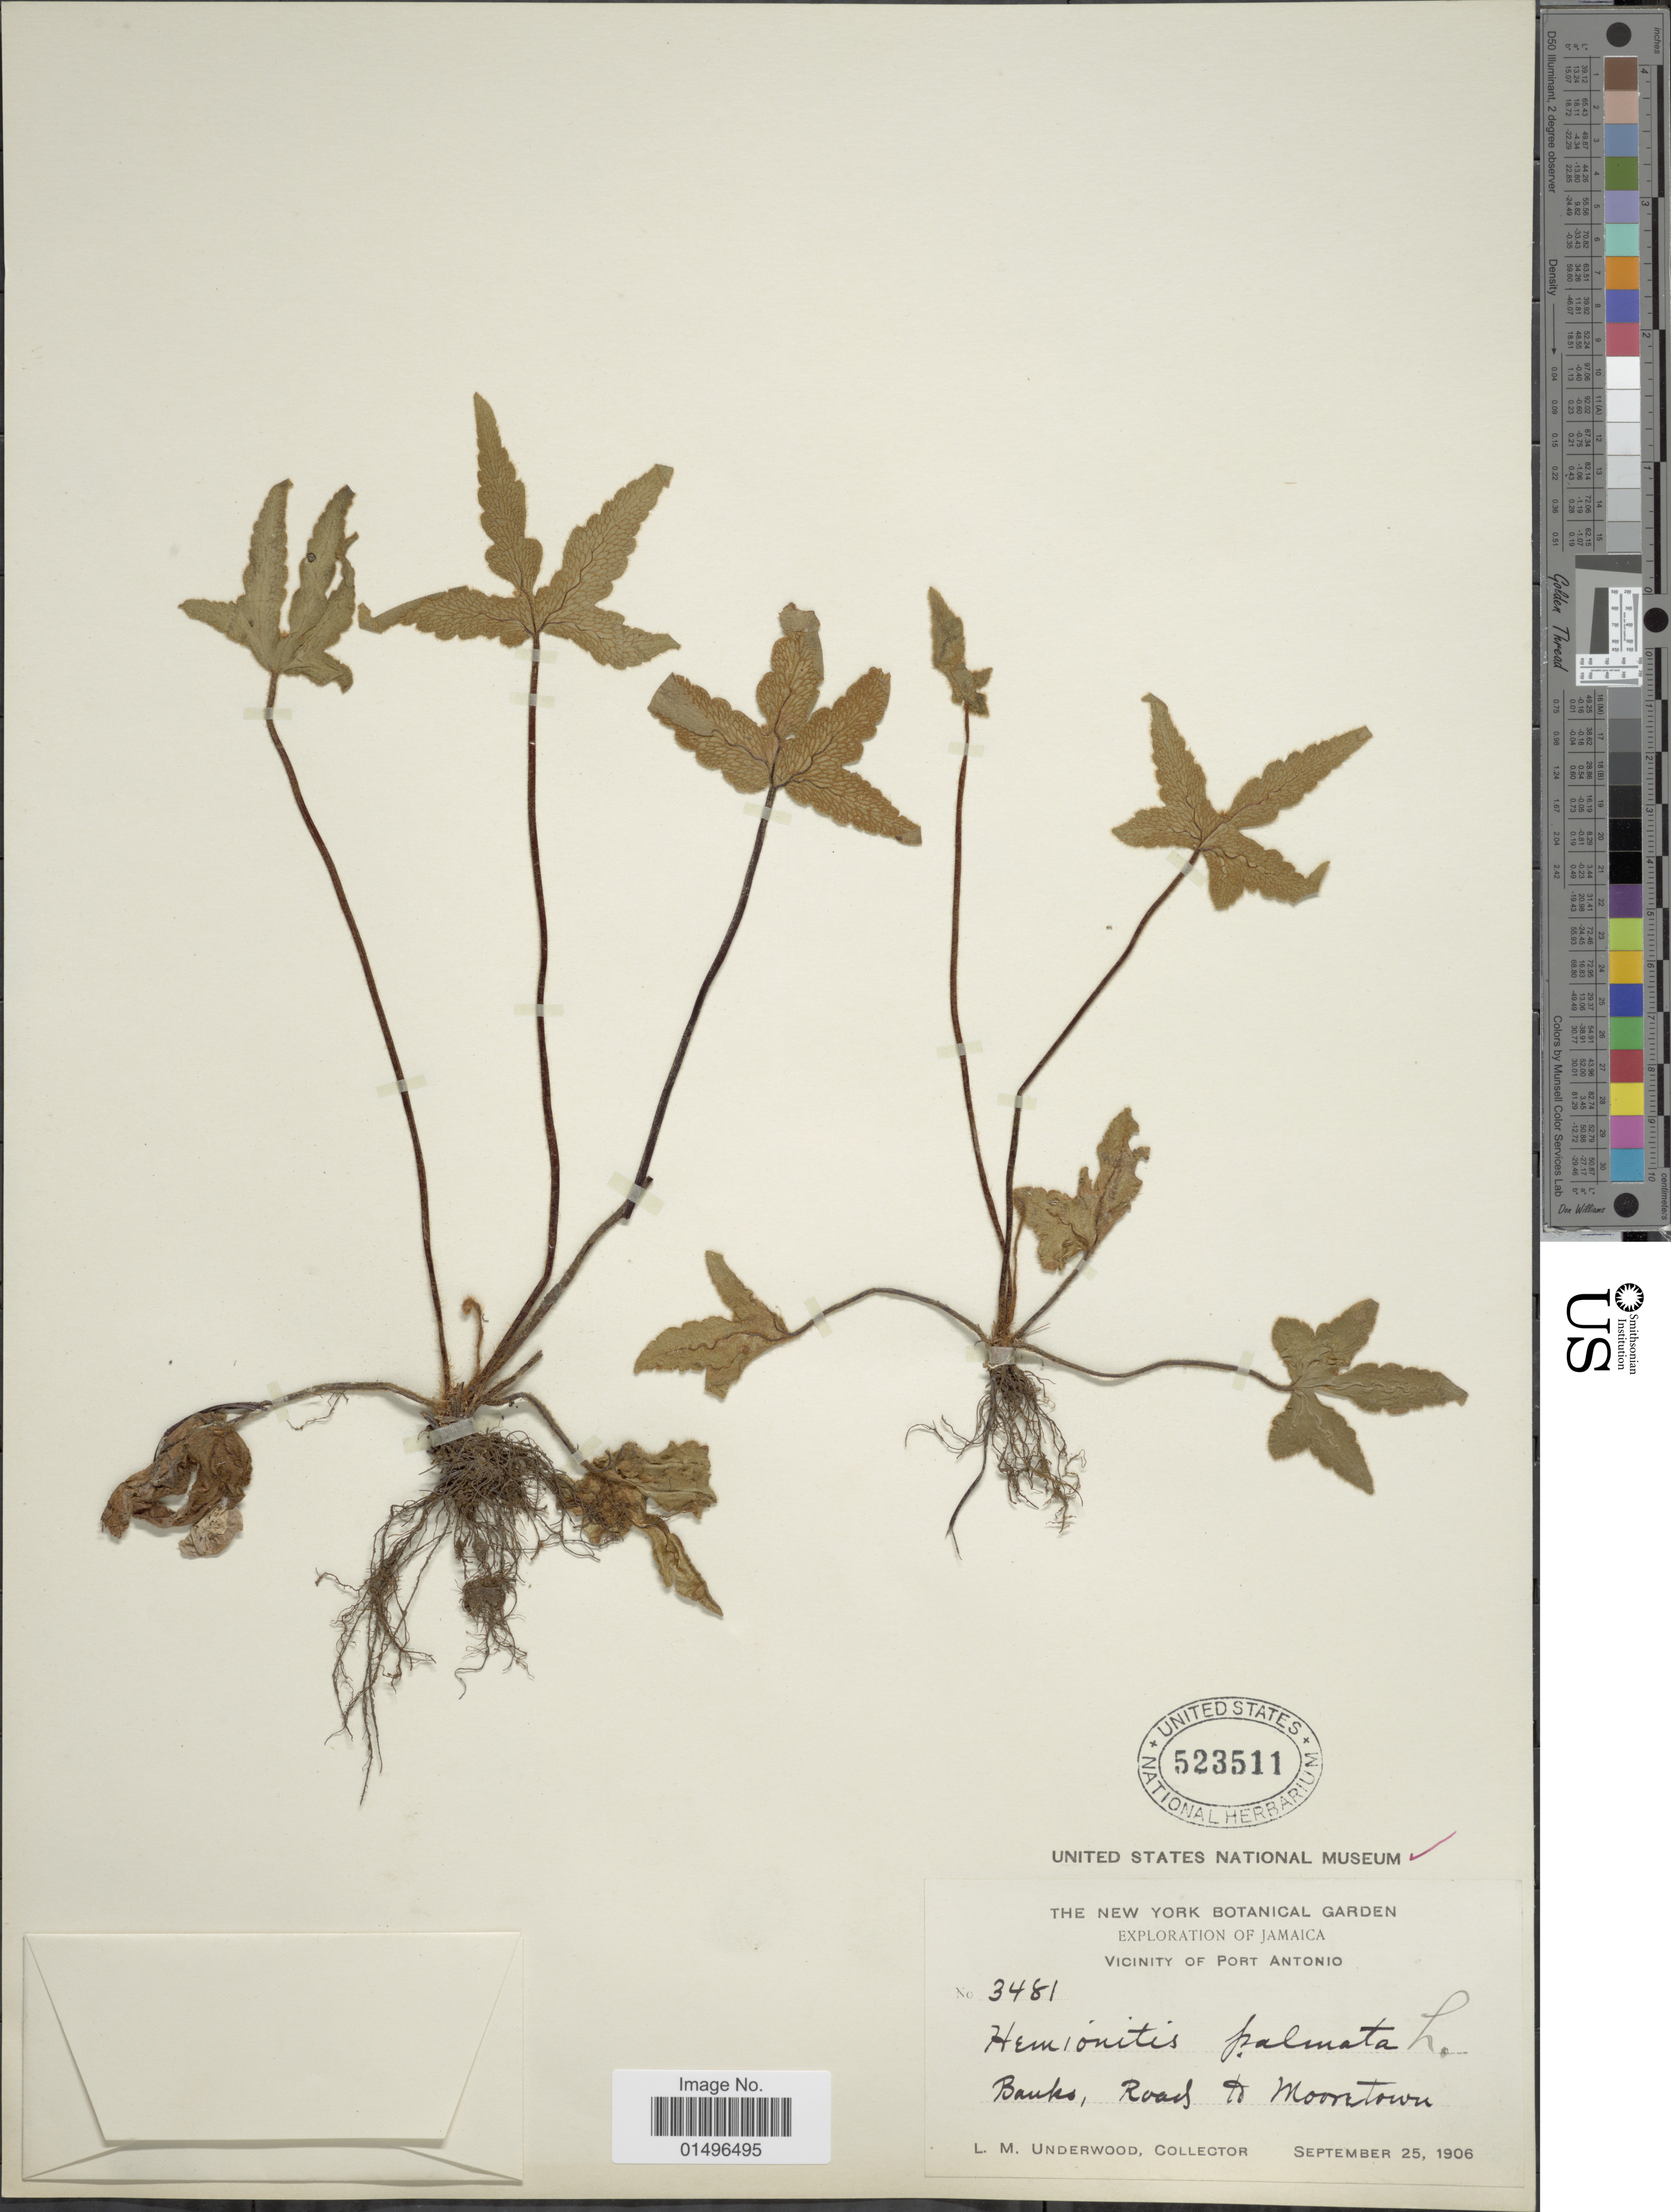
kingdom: Plantae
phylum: Tracheophyta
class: Polypodiopsida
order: Polypodiales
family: Pteridaceae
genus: Hemionitis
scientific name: Hemionitis palmata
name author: L.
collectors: L. M. Underwood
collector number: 3481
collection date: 1906-09-25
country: Jamaica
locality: Jamaica, Vicinity of Port Antonio, banks, roads & Mooretown.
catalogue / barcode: US 523511